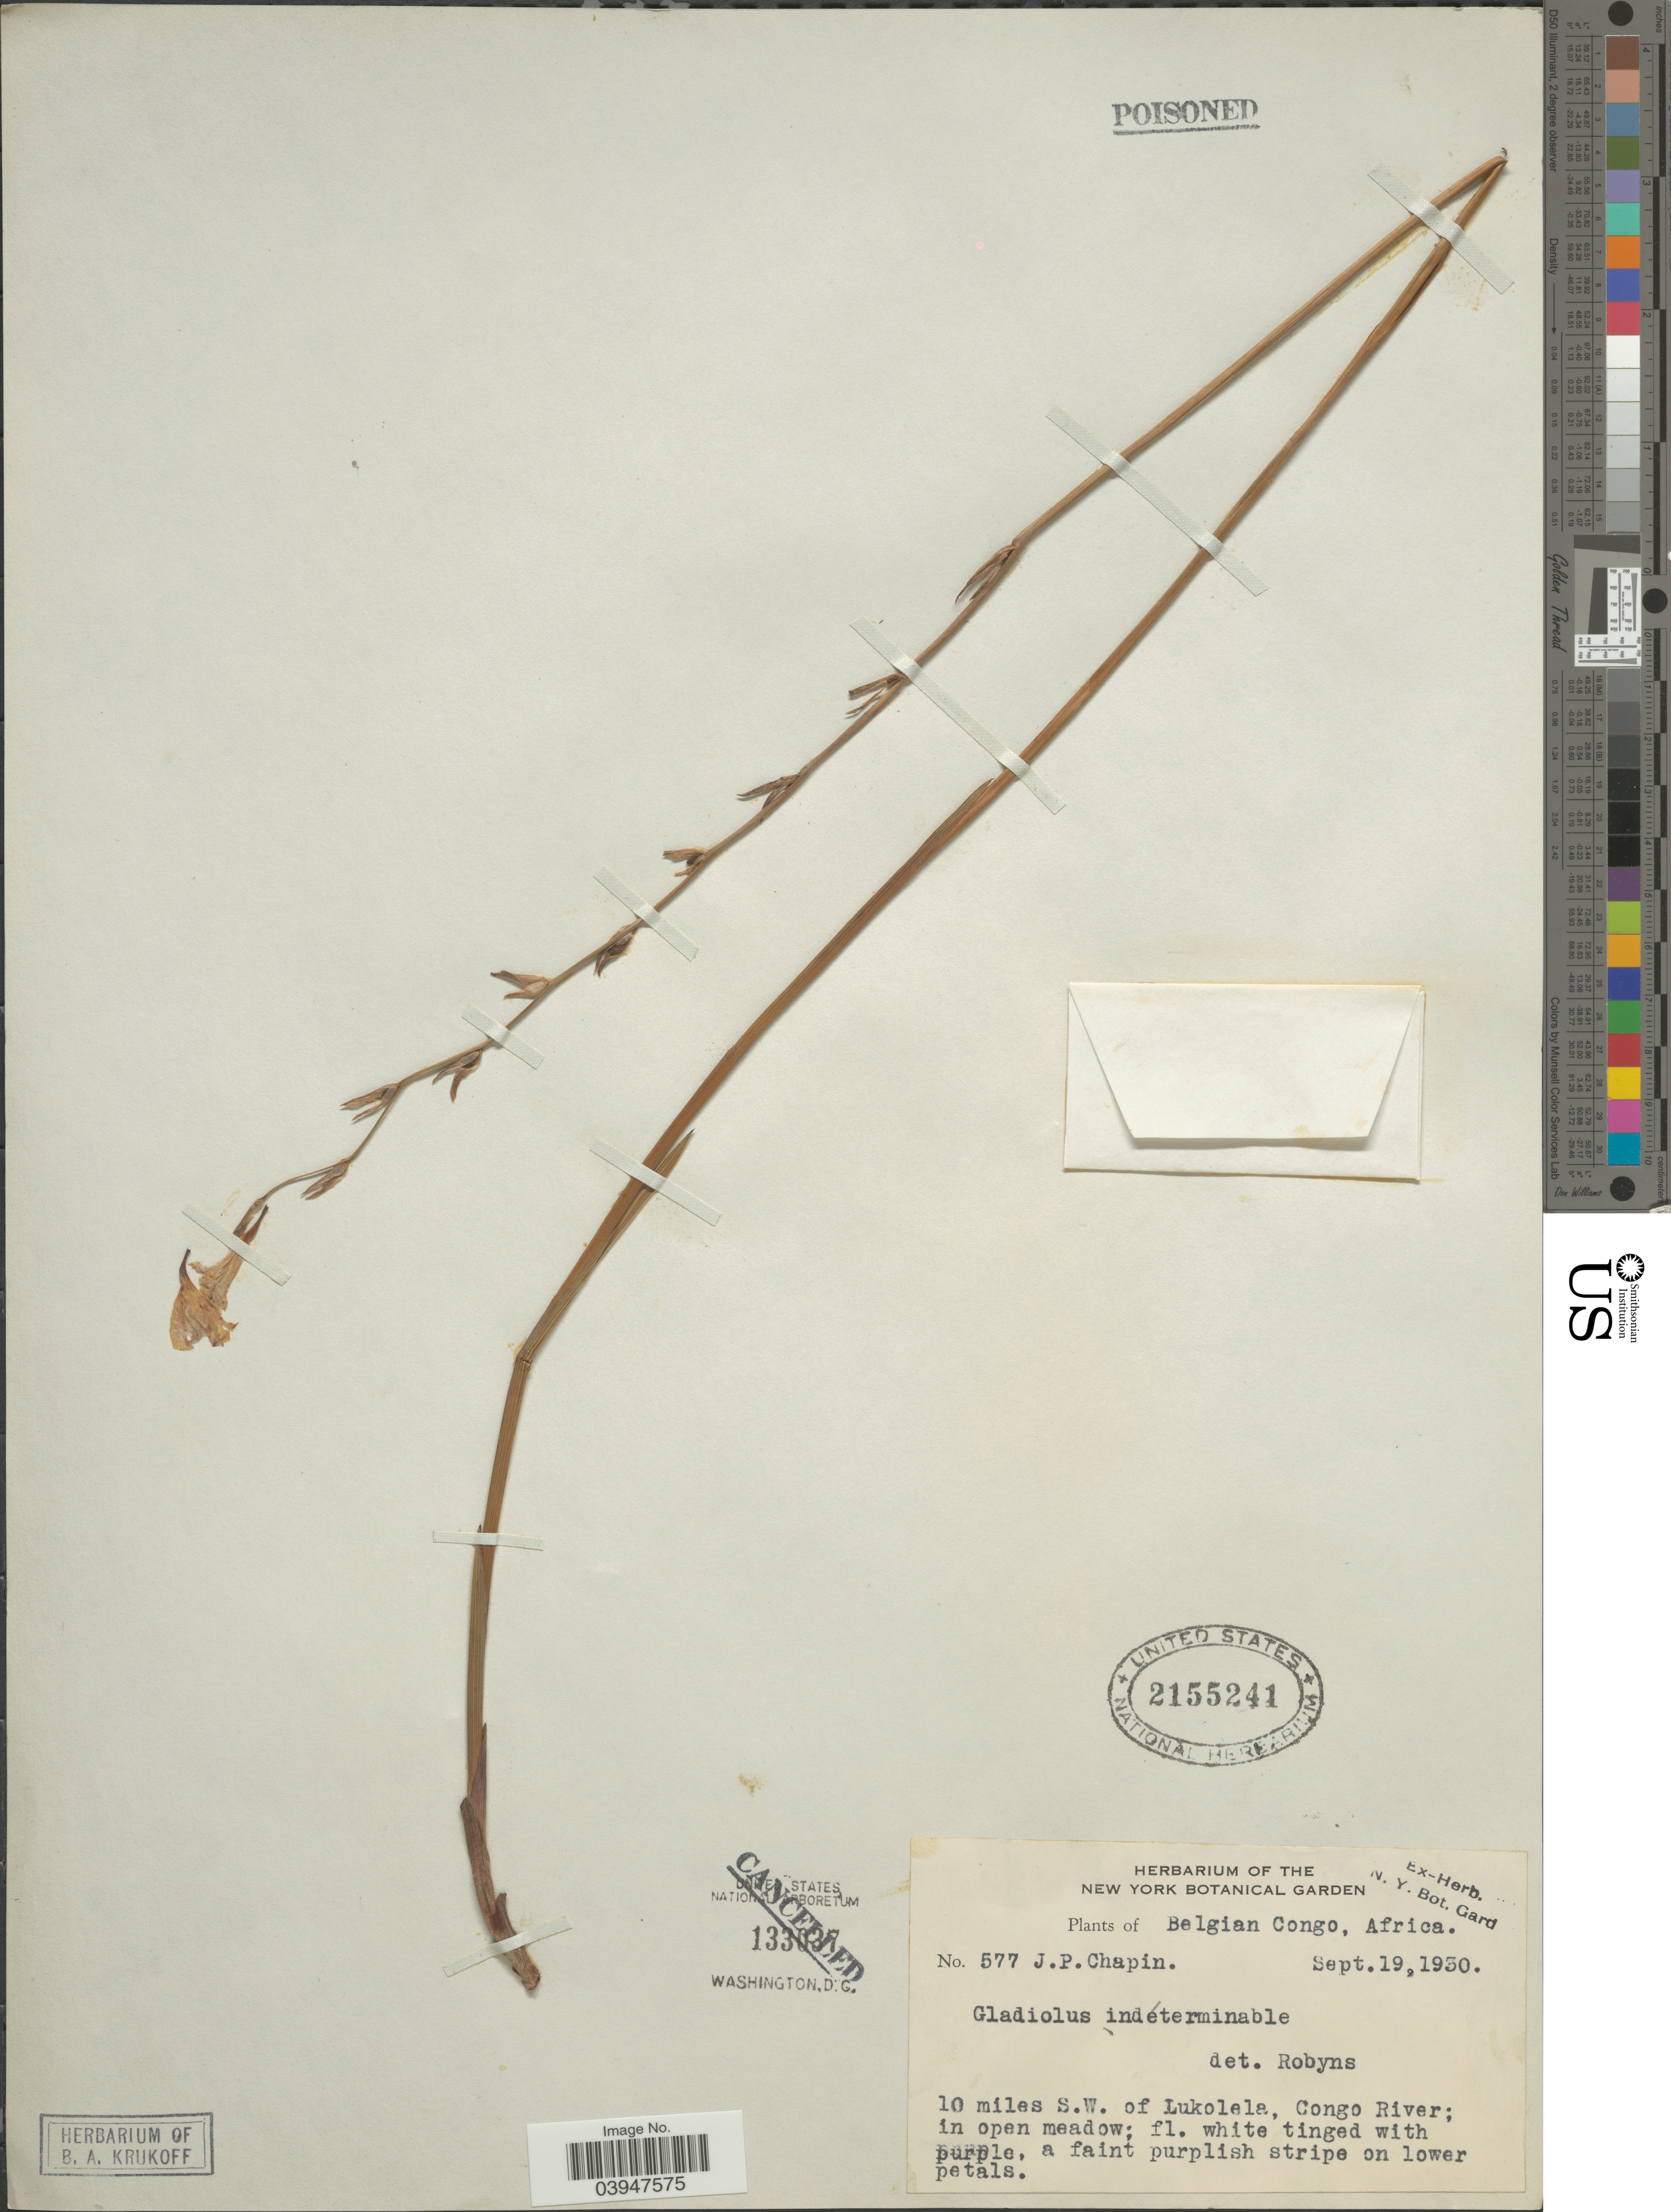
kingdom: Plantae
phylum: Tracheophyta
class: Liliopsida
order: Asparagales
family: Iridaceae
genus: Gladiolus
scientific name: Gladiolus sp.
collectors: J. Chapin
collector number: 577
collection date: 1930-09-19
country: Congo, Democratic Republic of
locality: Belgian Congo. 10 miles S.W. of Lukolela, Congo River; in open meadow.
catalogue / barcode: US 2155241